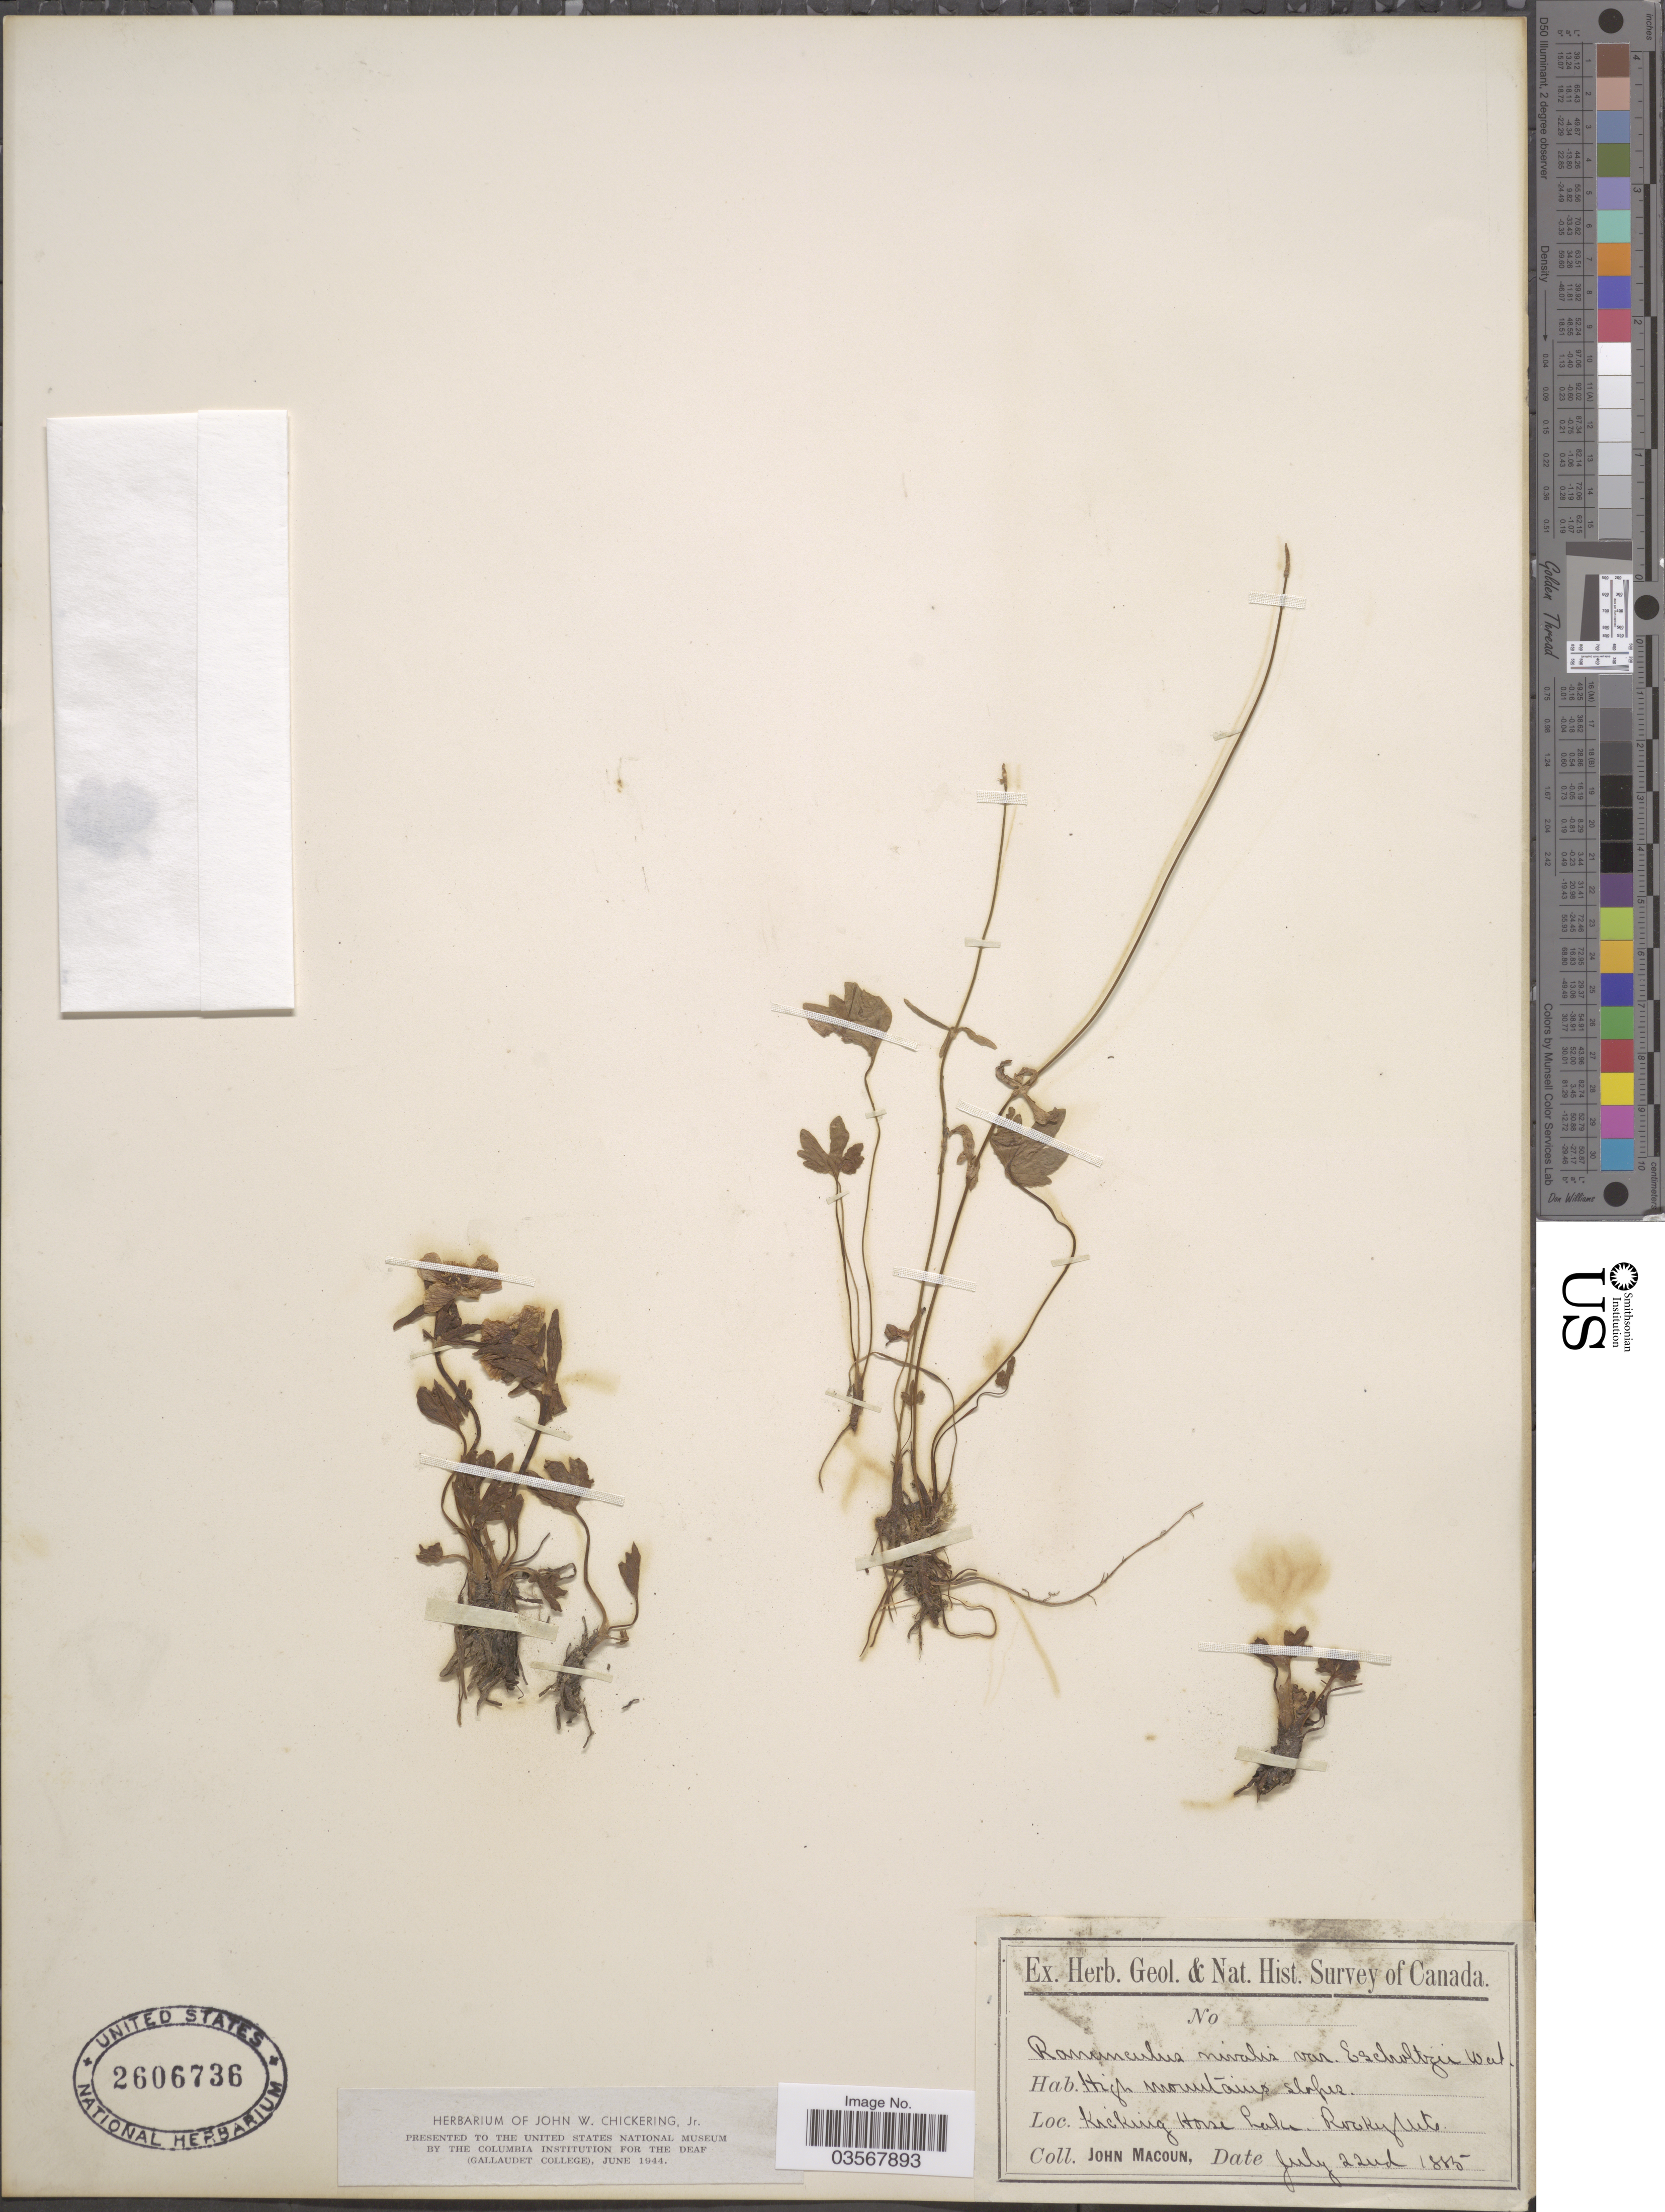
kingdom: Plantae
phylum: Tracheophyta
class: Magnoliopsida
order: Ranunculales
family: Ranunculaceae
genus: Ranunculus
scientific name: Ranunculus nivalis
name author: L.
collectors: J. Macoun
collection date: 1885-07-22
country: Canada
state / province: Alberta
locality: Kicking Horse Lake. Rocky Mts.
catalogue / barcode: US 2606736